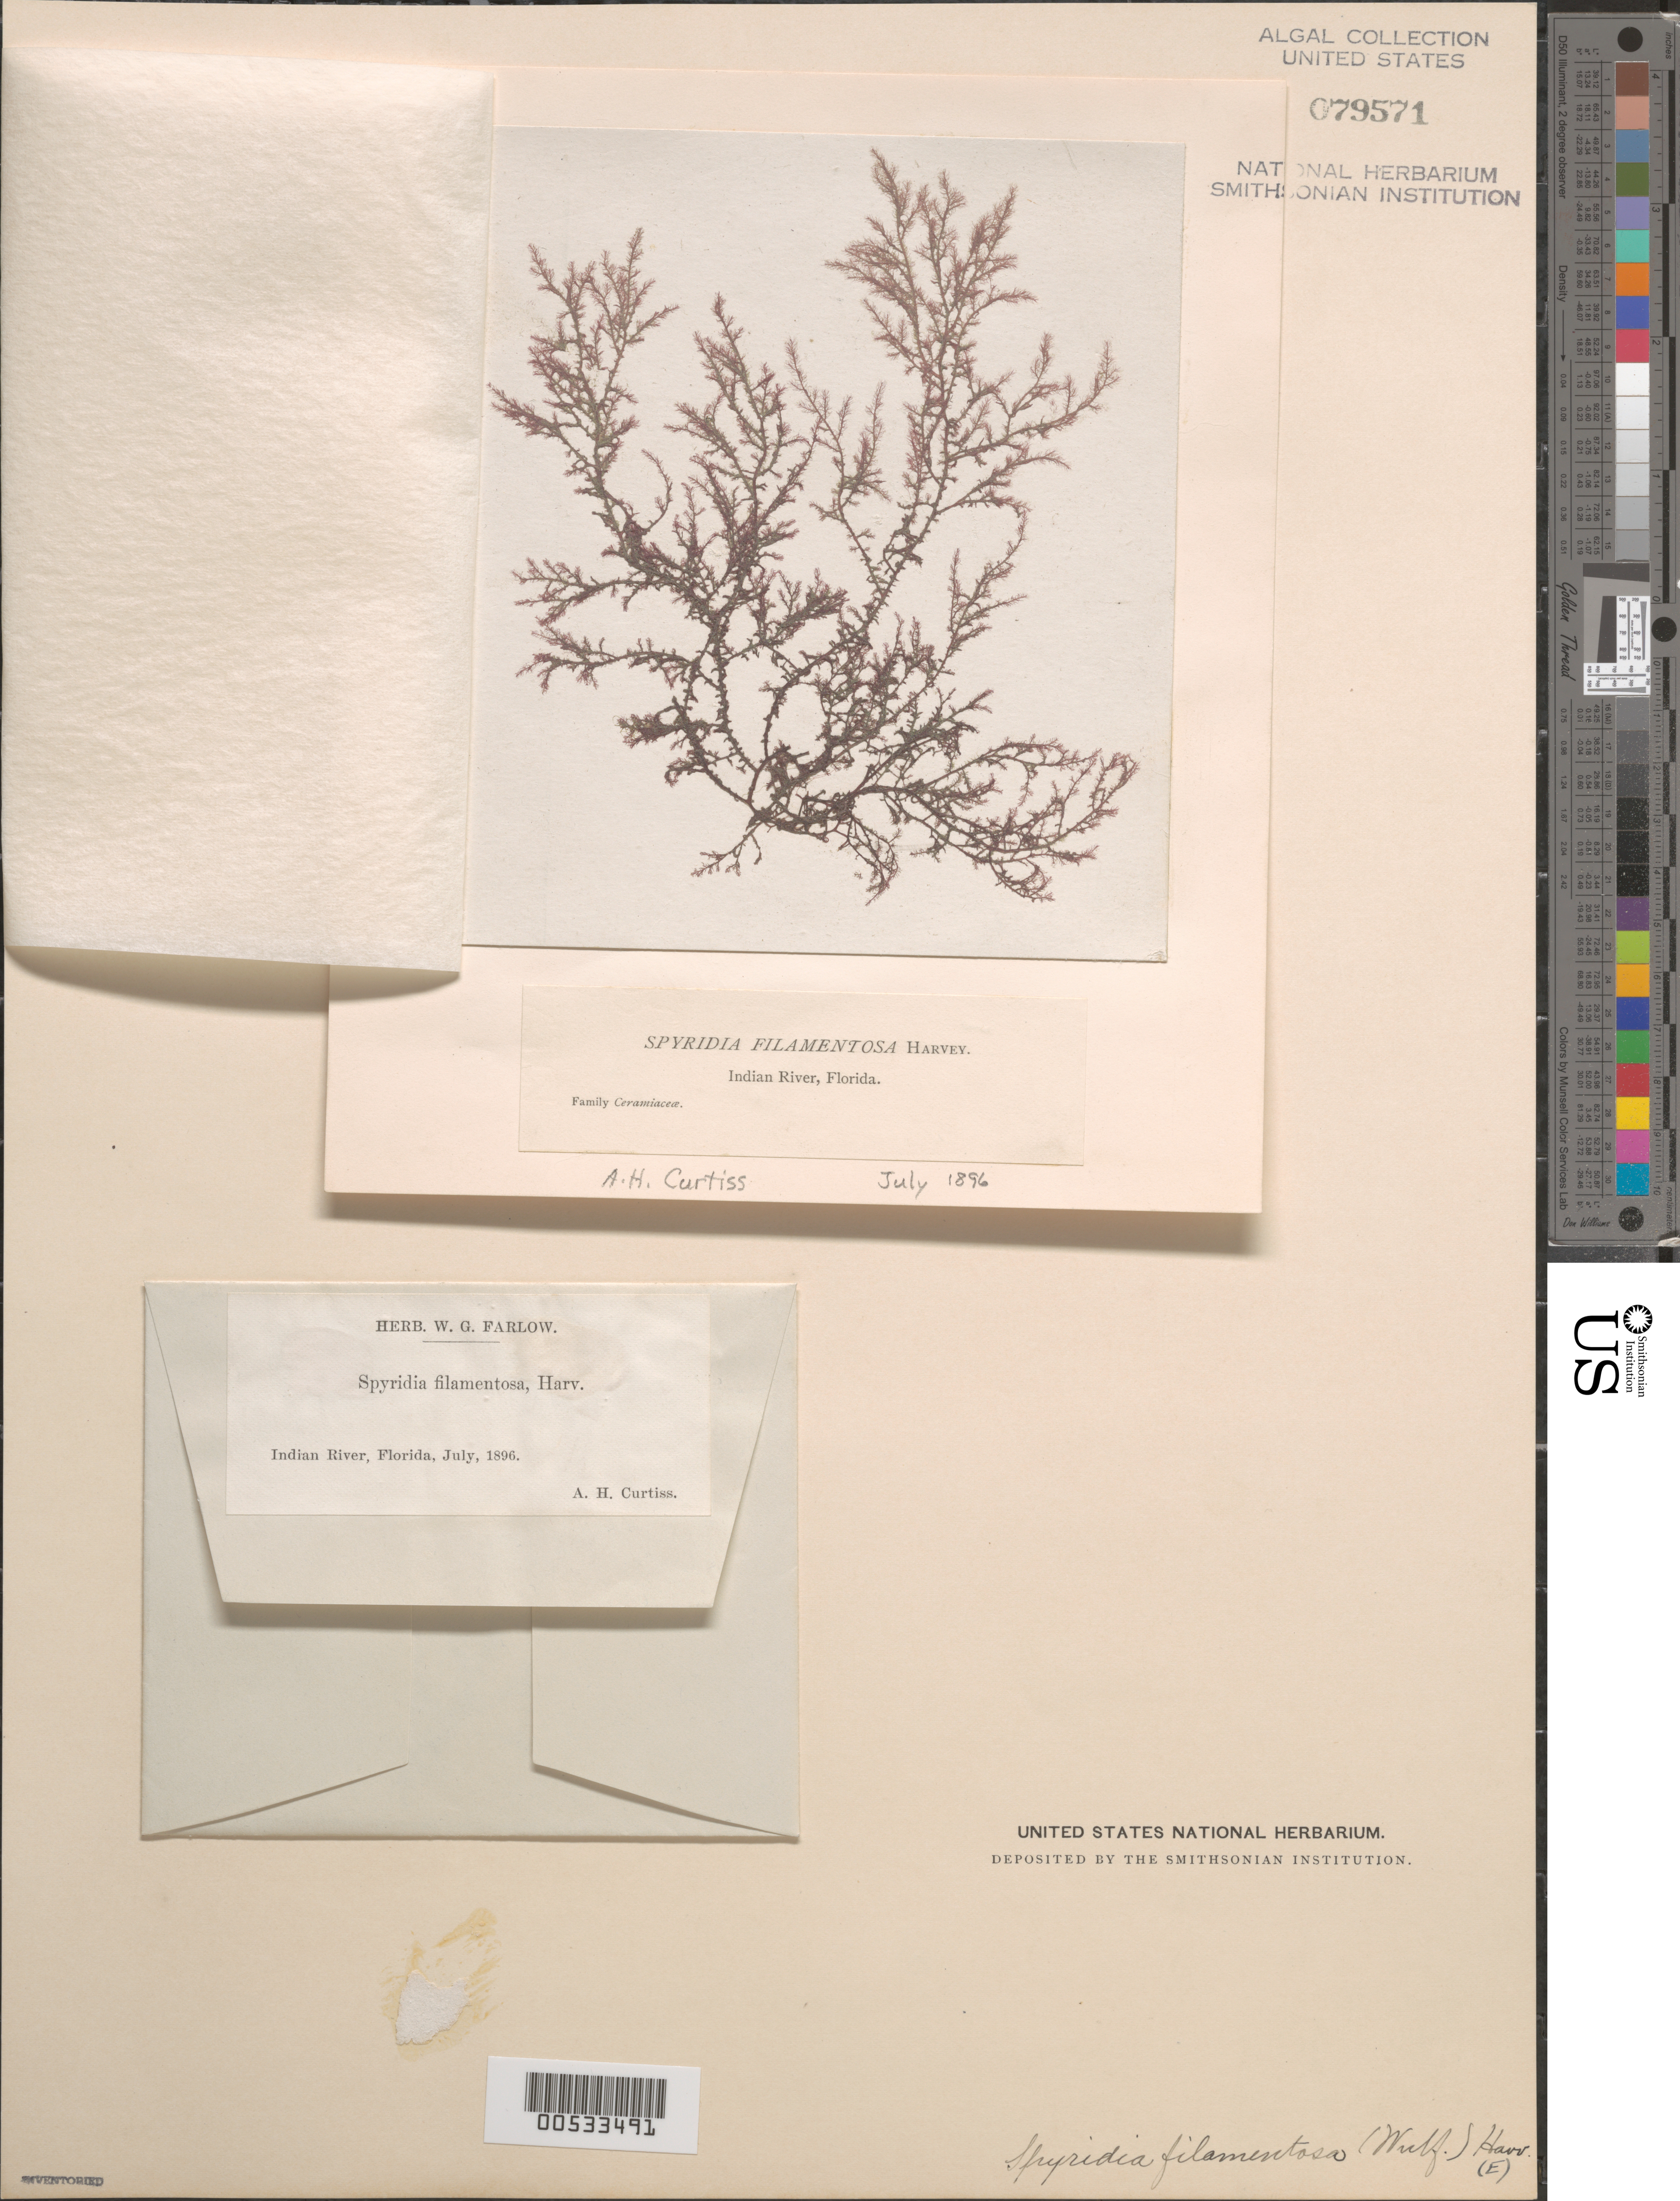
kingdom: Plantae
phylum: Rhodophyta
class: Florideophyceae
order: Ceramiales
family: Spyridiaceae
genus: Spyridia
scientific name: Spyridia filamentosa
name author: (Wulfen) Harv.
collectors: A. H. Curtiss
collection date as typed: Jul 1896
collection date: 1896-07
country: United States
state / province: Florida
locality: Indian River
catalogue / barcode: US 79571